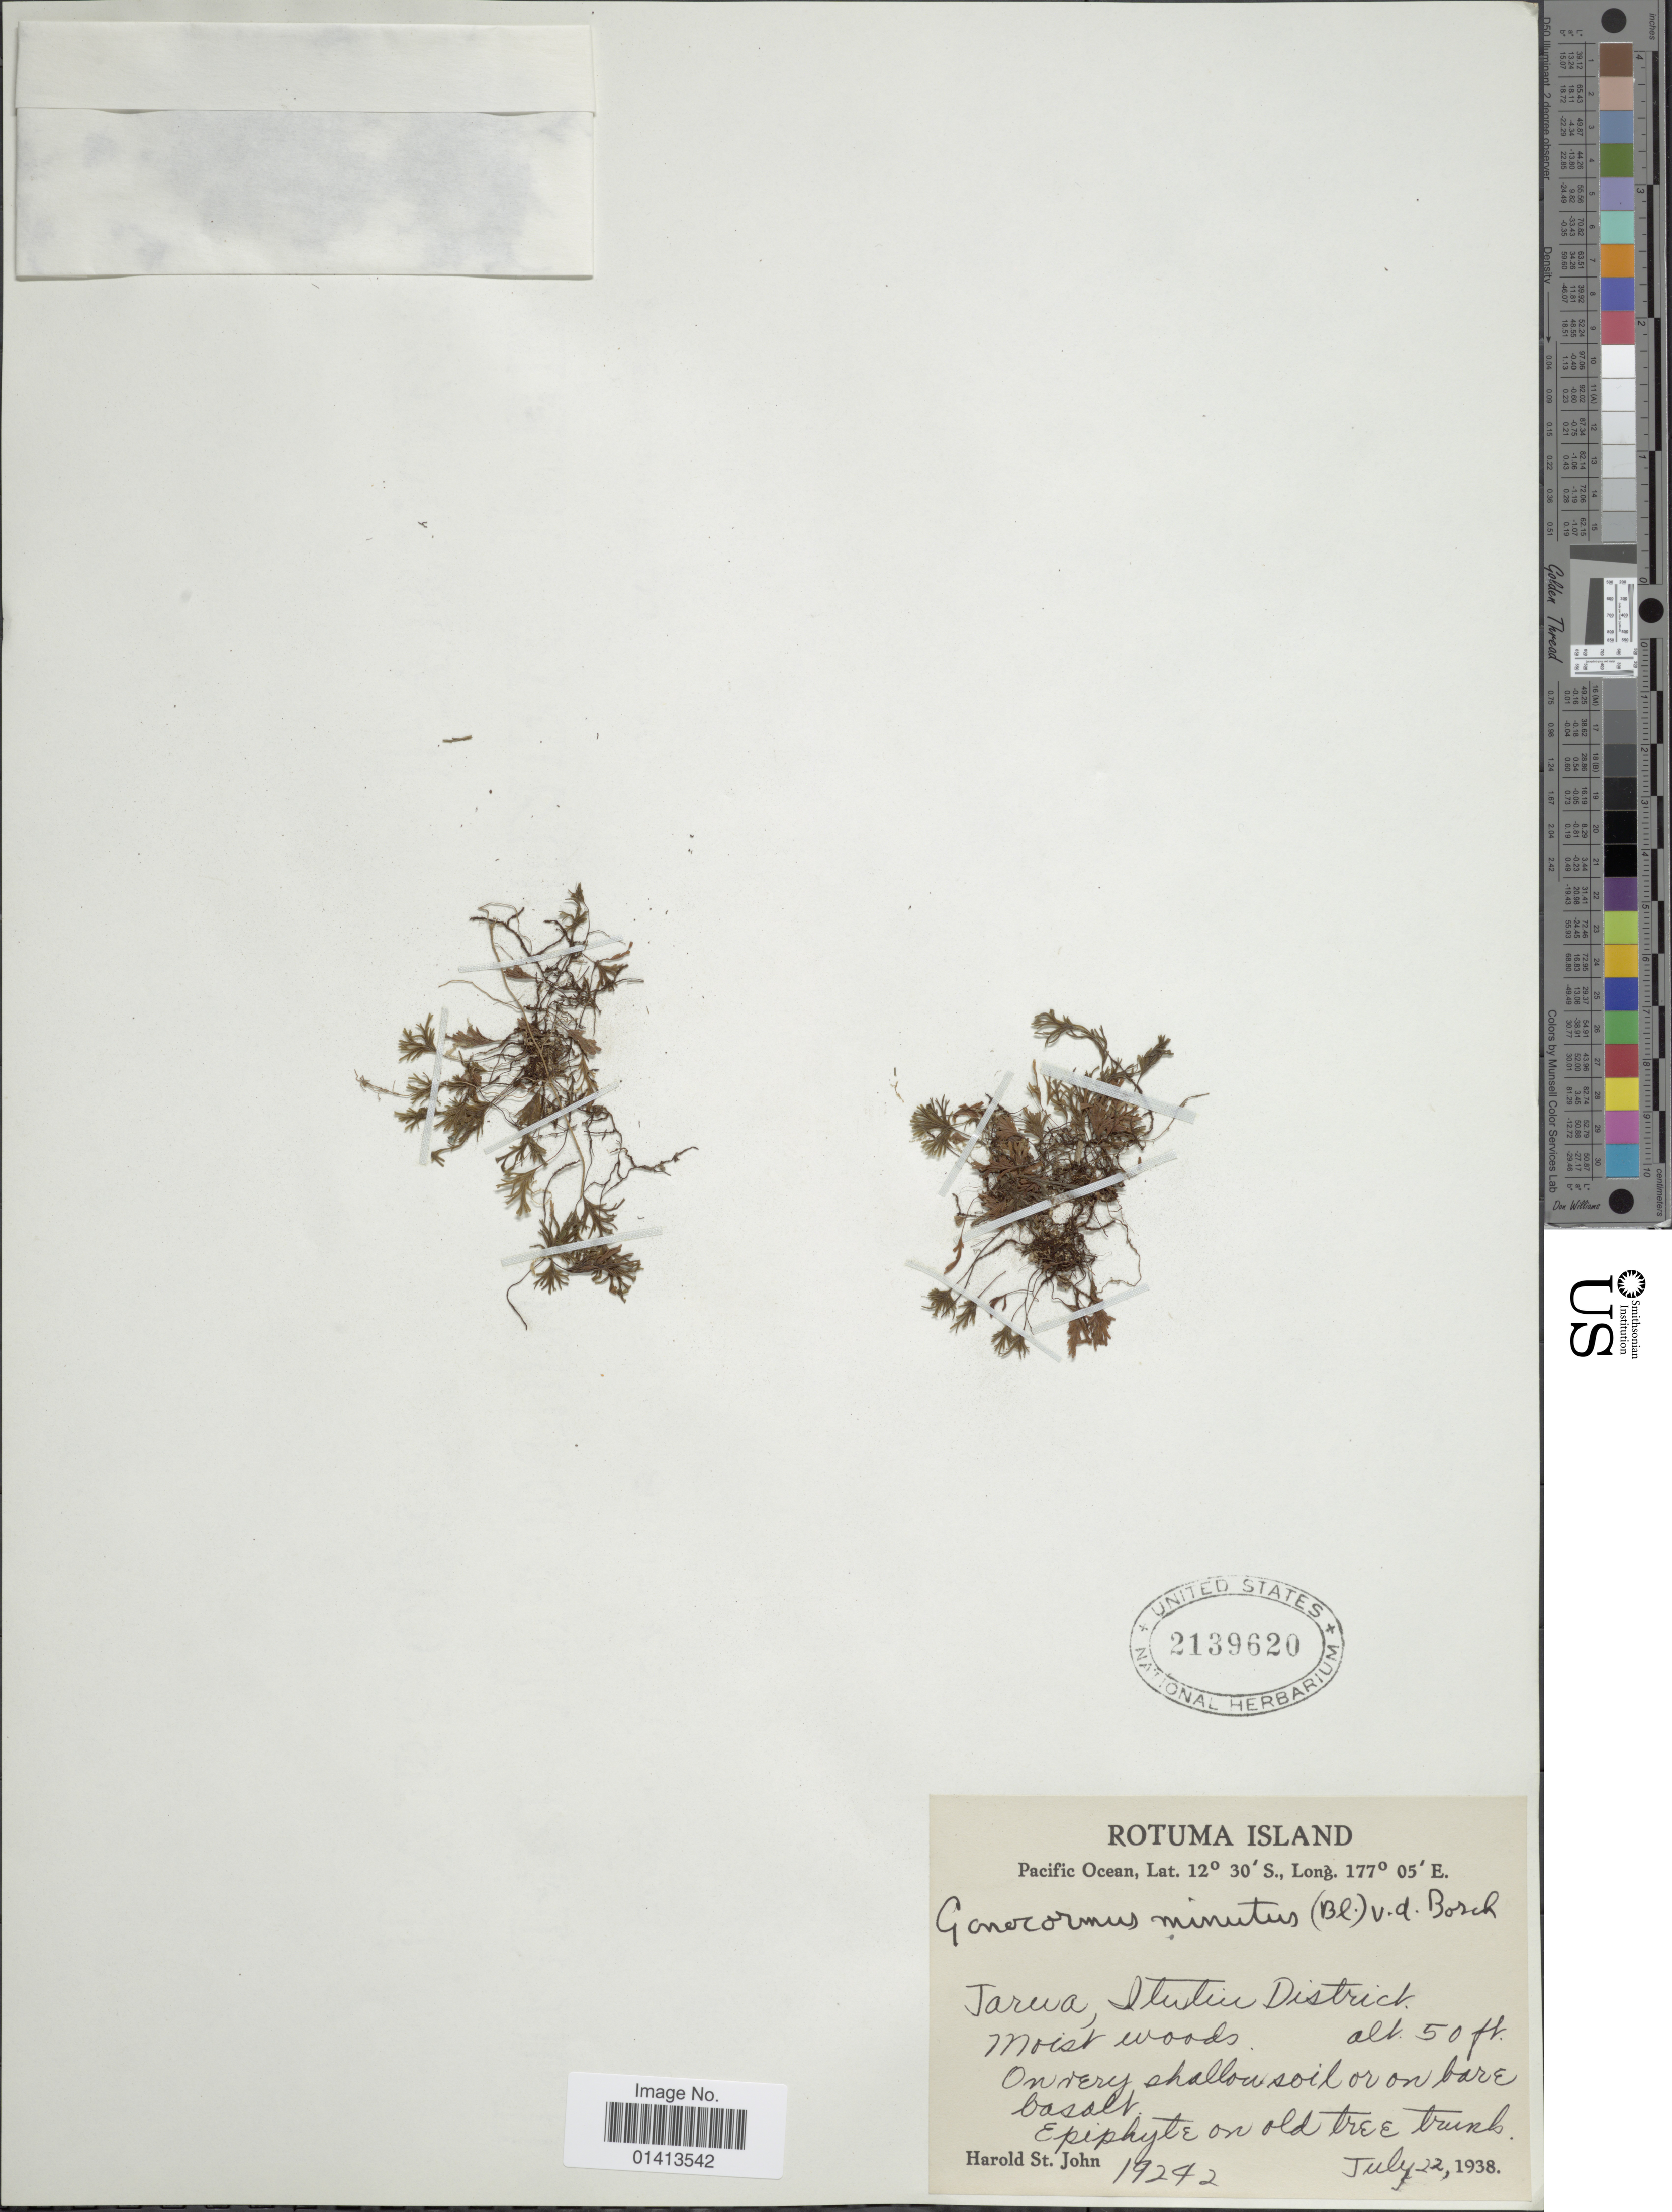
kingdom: Plantae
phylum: Tracheophyta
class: Polypodiopsida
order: Hymenophyllales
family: Hymenophyllaceae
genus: Crepidomanes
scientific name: Crepidomanes minutum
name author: (Blume) K. Iwats.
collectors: H. St. John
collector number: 19242*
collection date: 1938-07-22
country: Fiji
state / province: Itutiu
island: Rotuma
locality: Rotuma Island, Jarua [Tarua?], Itutiu District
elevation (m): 15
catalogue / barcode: US 2139620